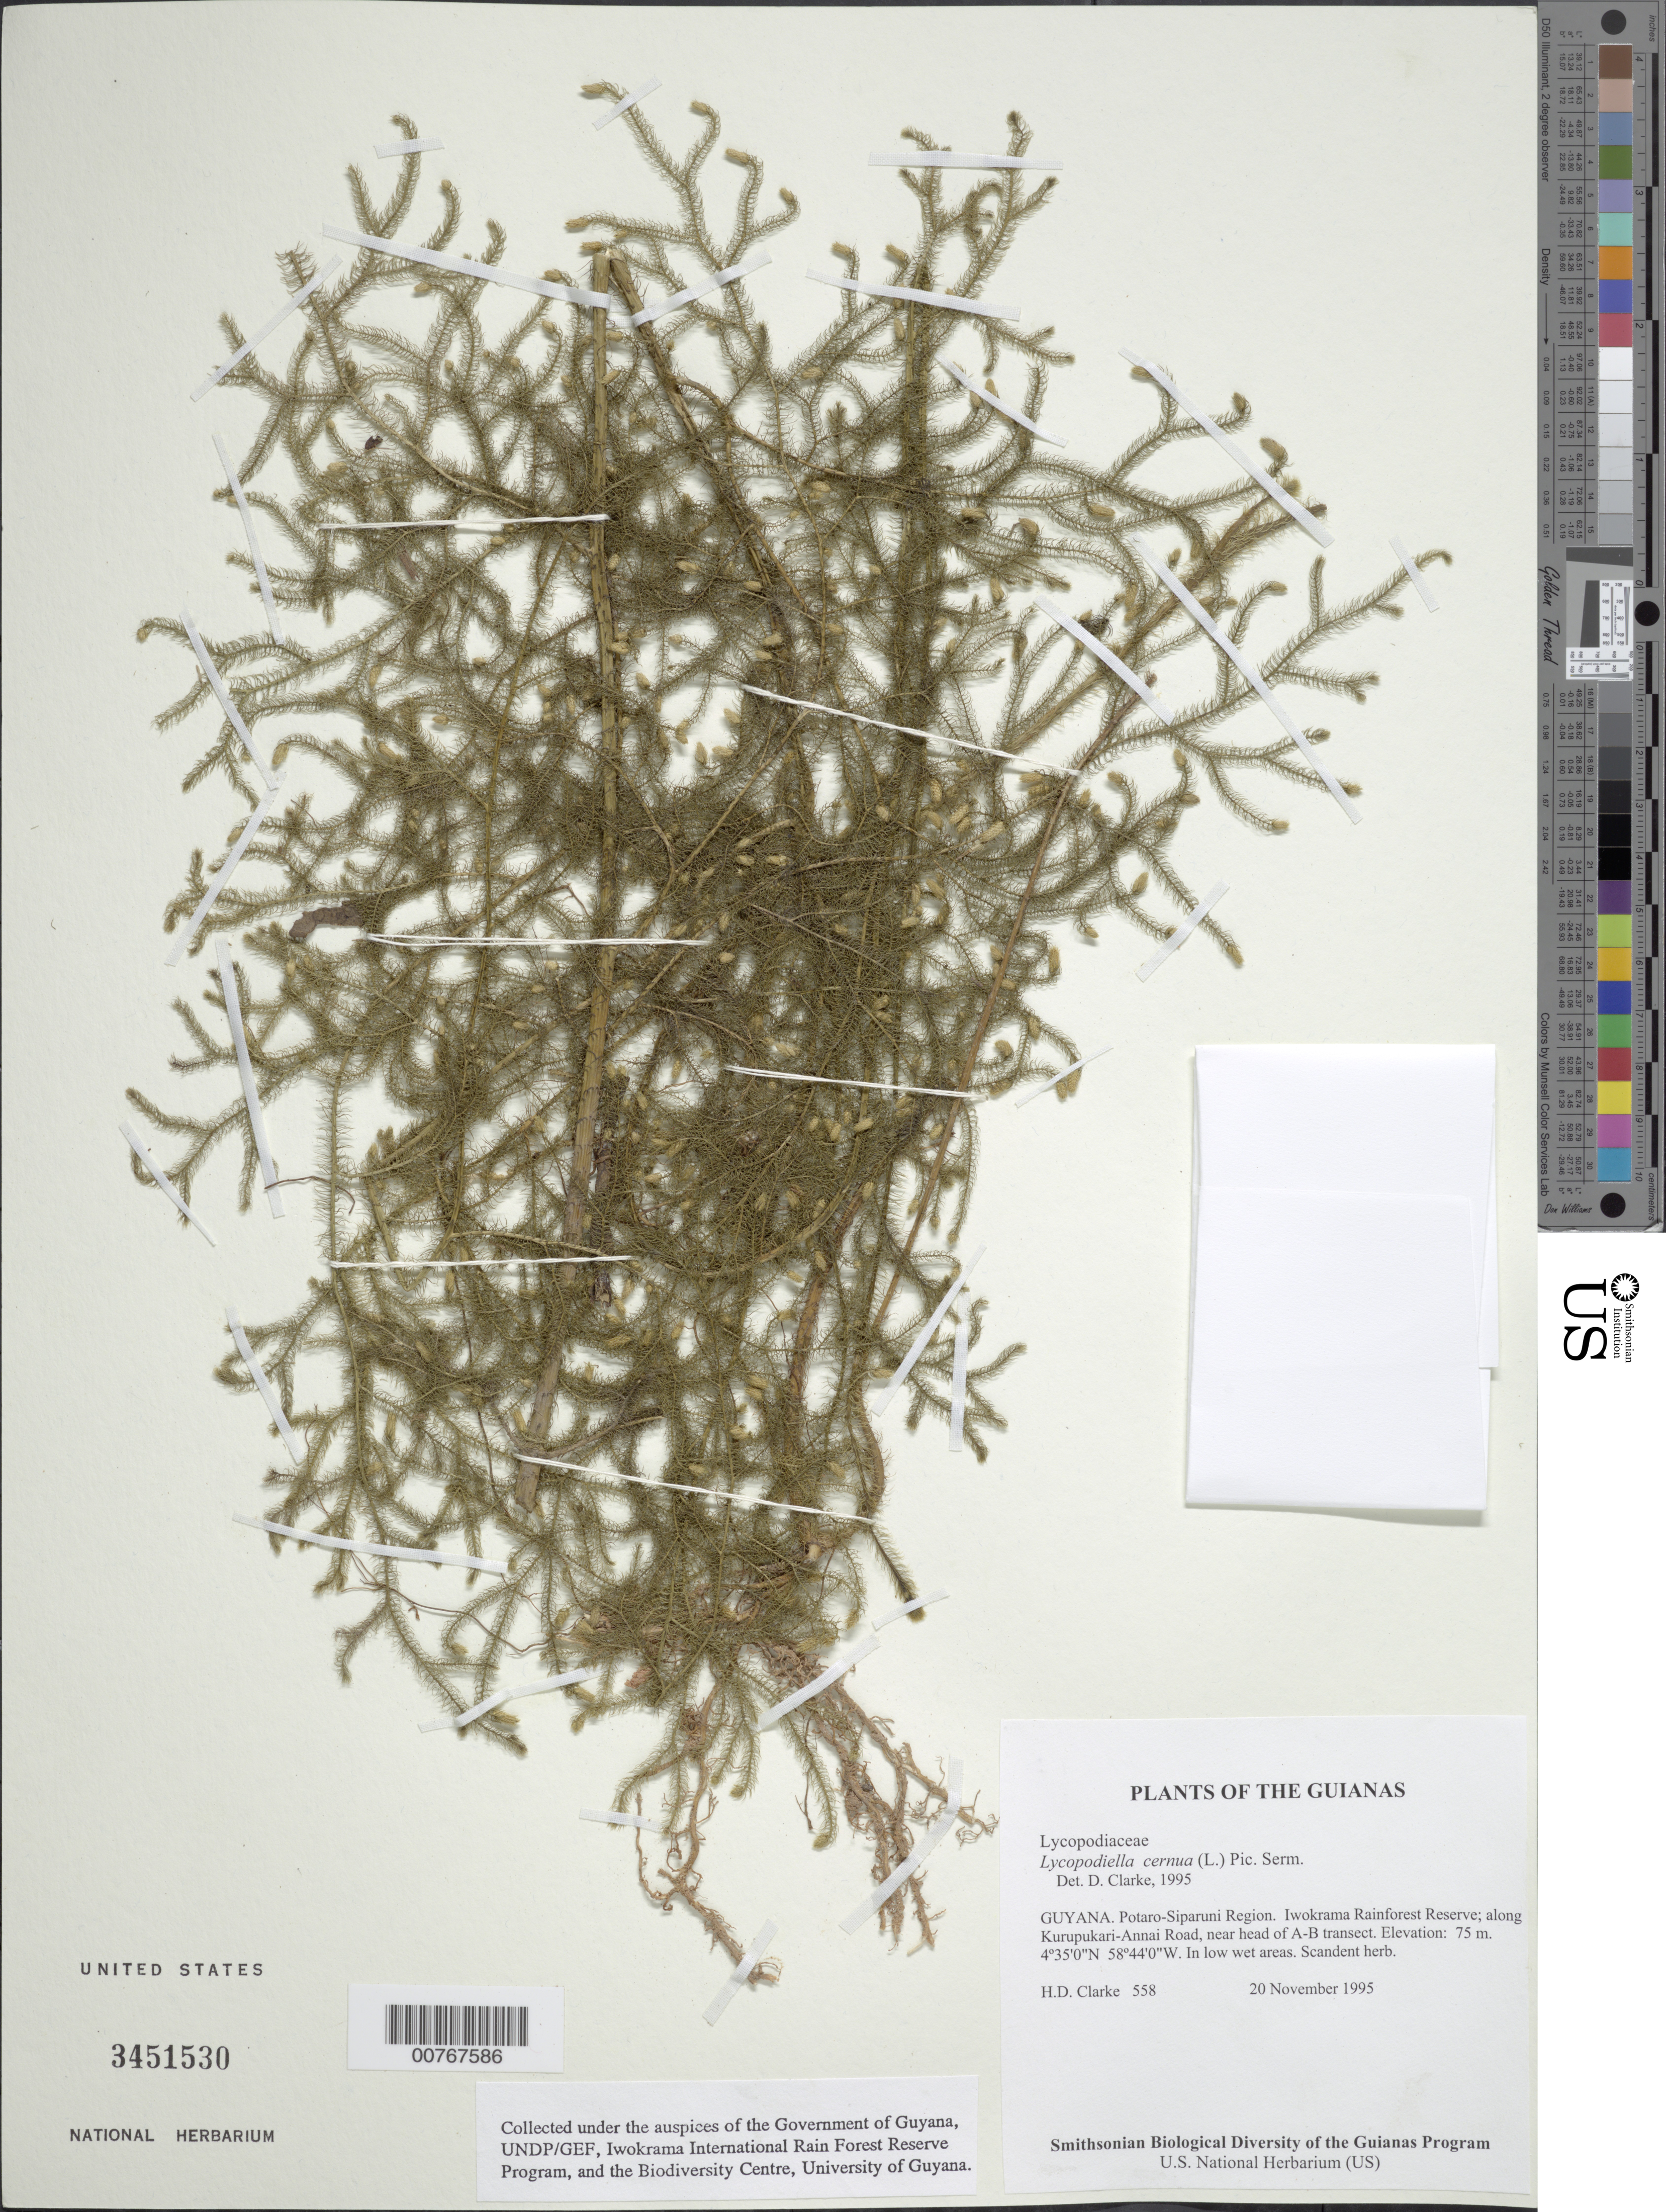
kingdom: Plantae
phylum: Tracheophyta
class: Lycopodiopsida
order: Lycopodiales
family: Lycopodiaceae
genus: Palhinhaea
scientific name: Palhinhaea cernua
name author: (L.) Vasc. & Franco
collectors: H. D. Clarke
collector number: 558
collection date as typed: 20 November 1995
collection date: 1995-11-20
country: Guyana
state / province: Potaro-Siparuni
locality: Iwokrama Rainforest Reserve; along Kurupukari-Annai Road, near head of A-B transect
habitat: In low wet areas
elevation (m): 75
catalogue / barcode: US 3451530